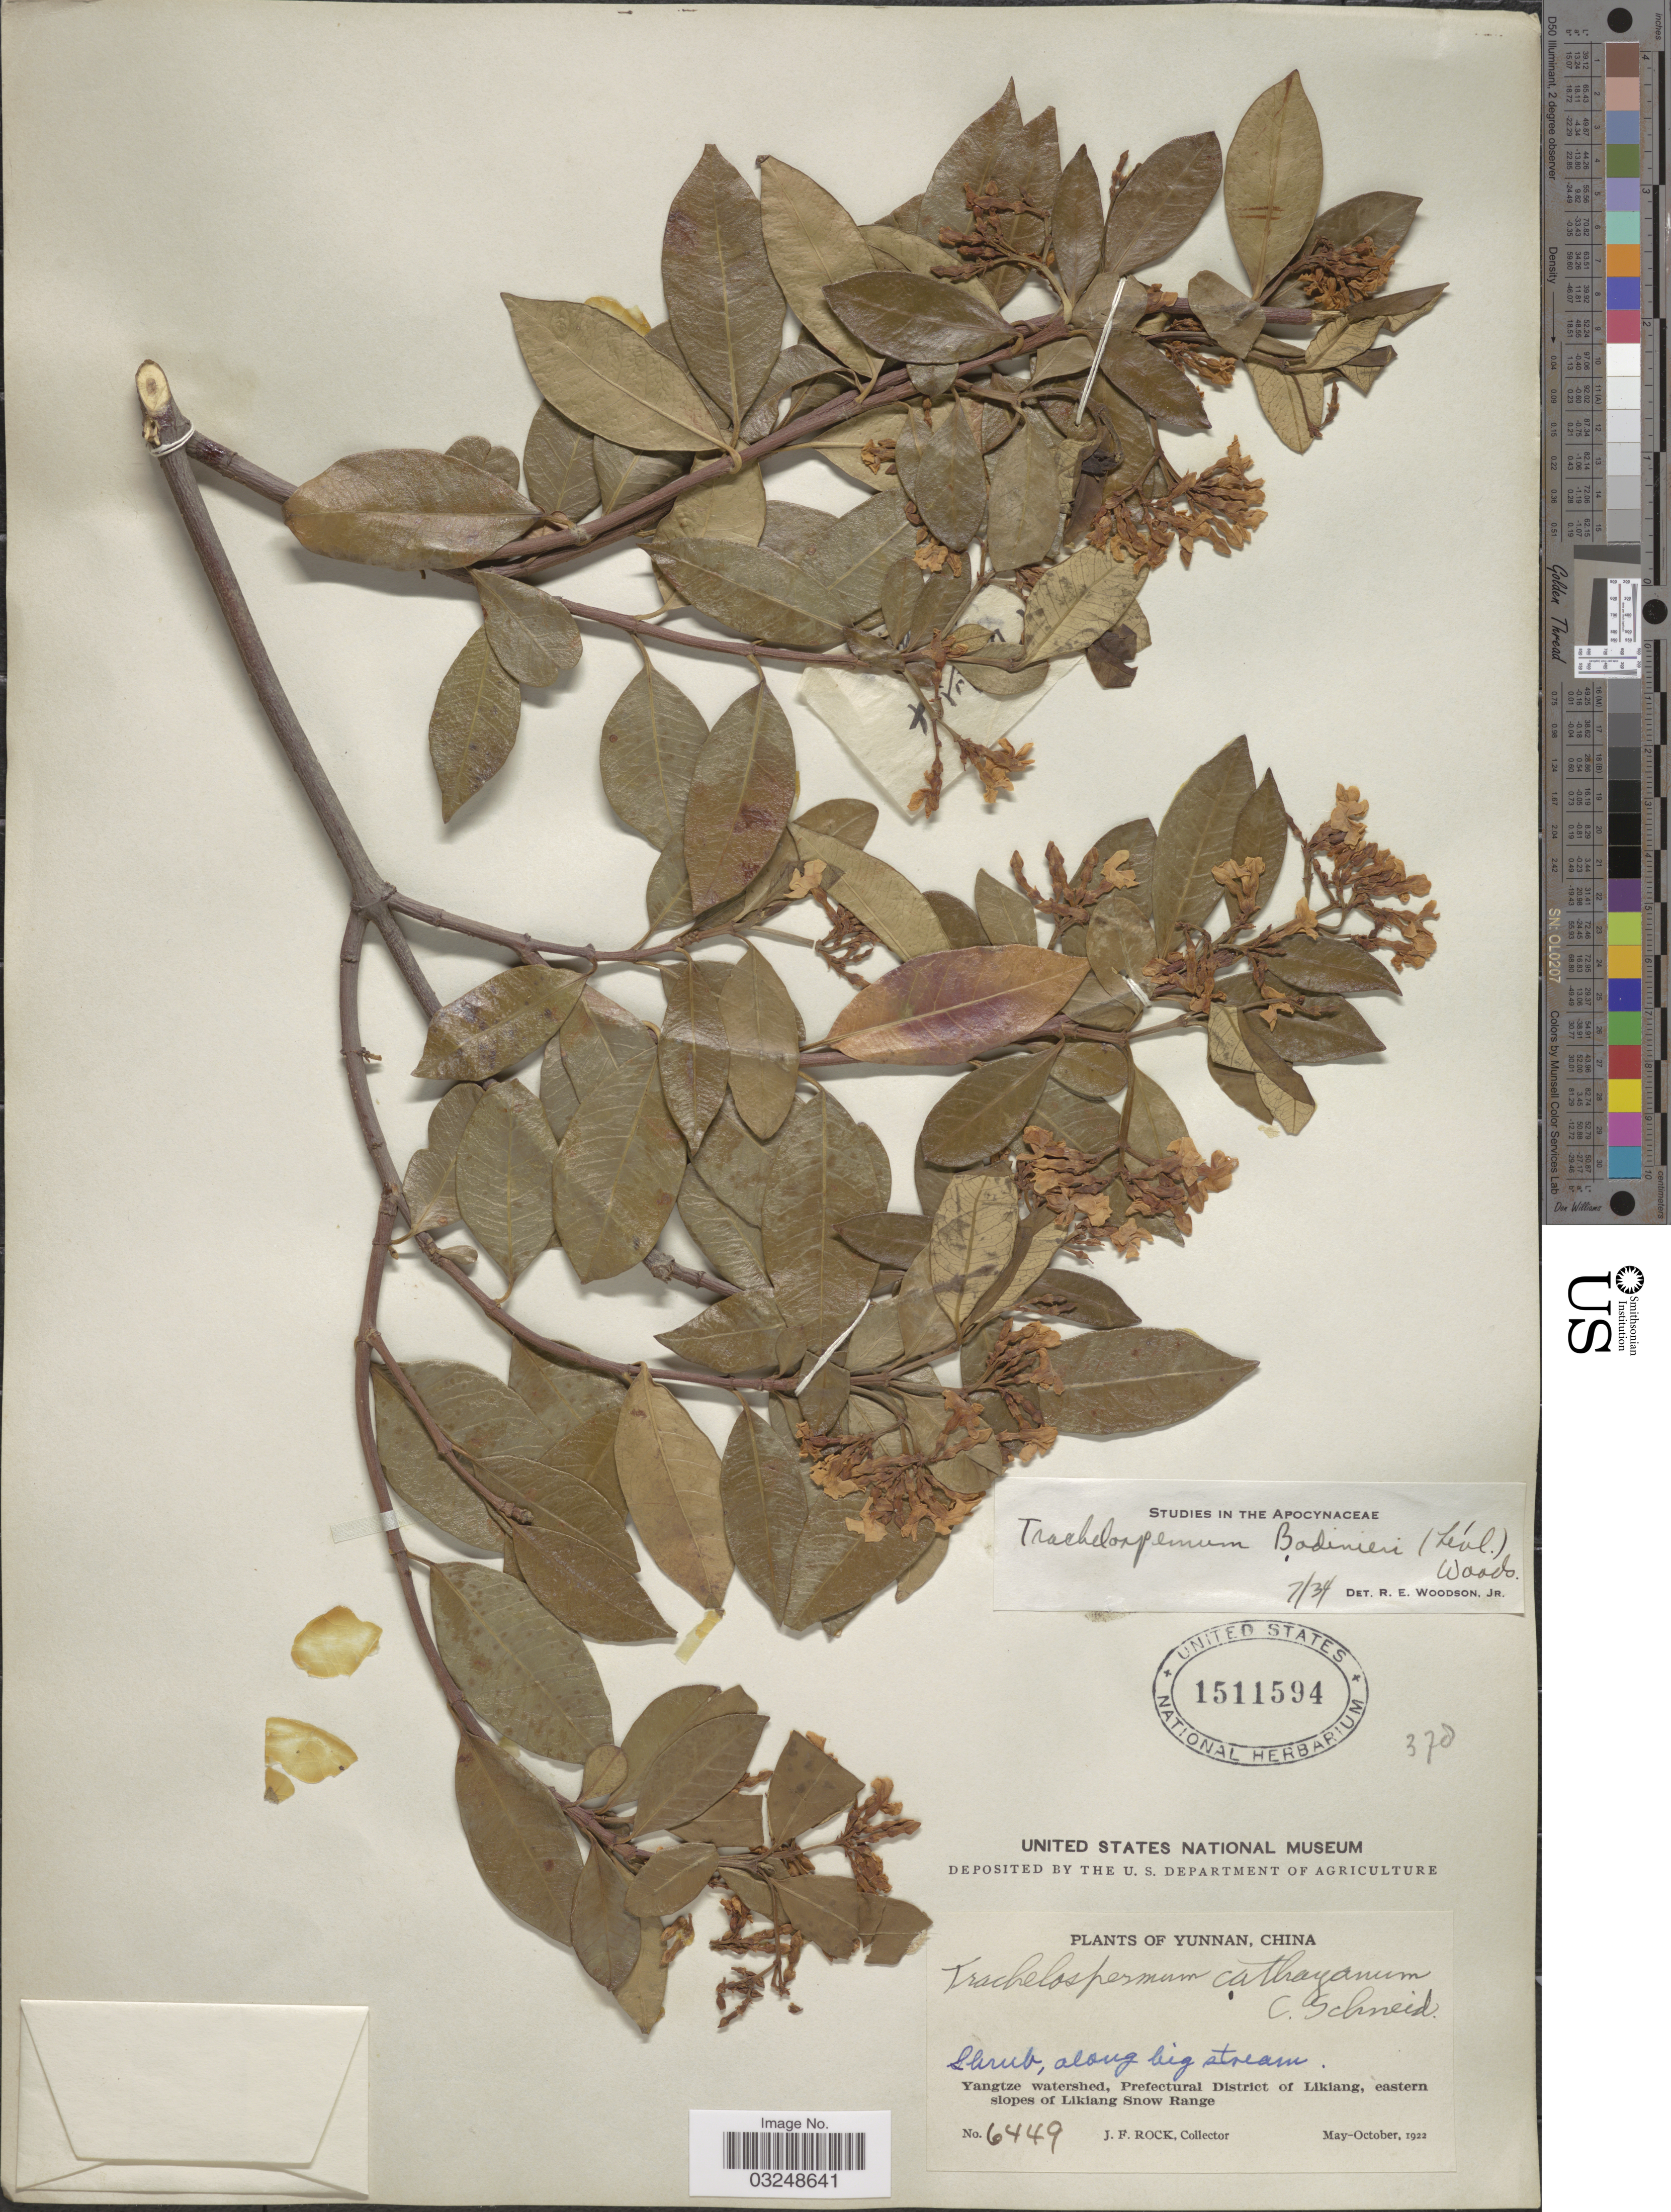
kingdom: Plantae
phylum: Tracheophyta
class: Magnoliopsida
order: Gentianales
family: Apocynaceae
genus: Trachelospermum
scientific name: Trachelospermum bodinieri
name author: (H. Lév.) Woodson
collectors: J. Rock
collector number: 6449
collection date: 1922-05/1922-10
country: China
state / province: Yunnan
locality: Yangtze watershed, Prefectural District of Likiang, eastern slopes of Likiang Snow Range.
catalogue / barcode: US 1511594